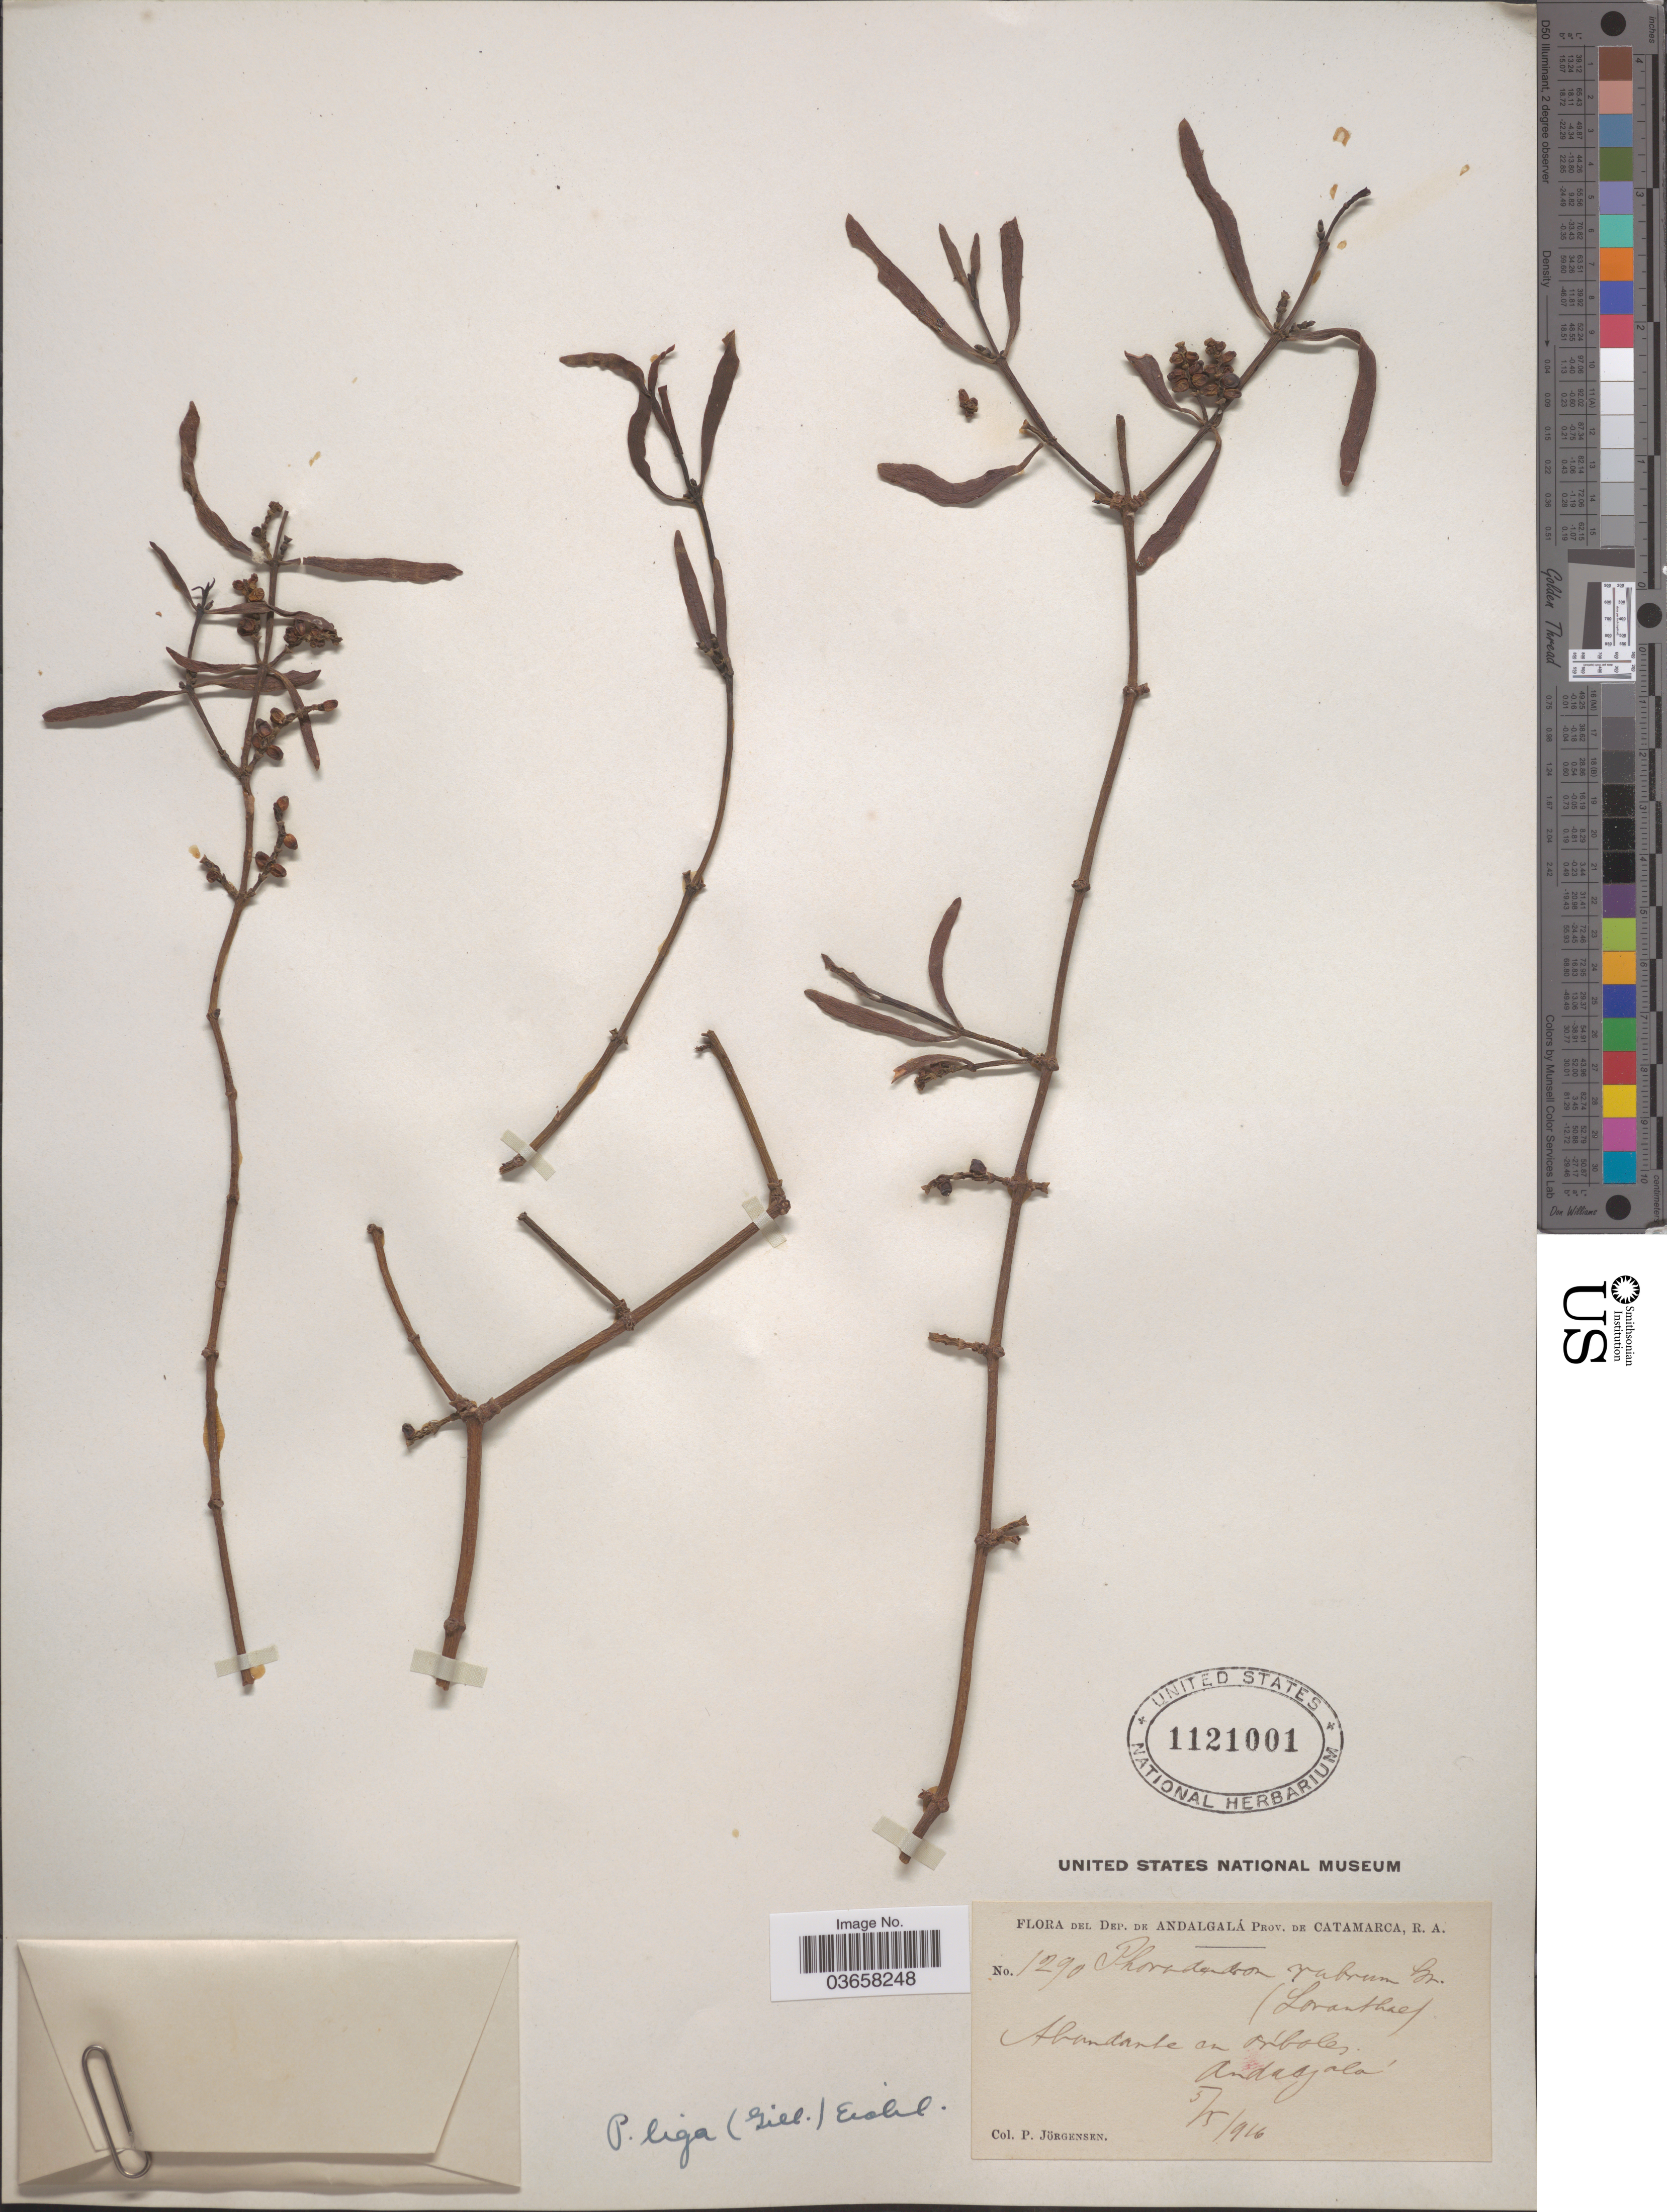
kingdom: Plantae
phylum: Tracheophyta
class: Magnoliopsida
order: Santalales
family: Viscaceae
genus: Phoradendron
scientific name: Phoradendron liga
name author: (Gillies ex Hook. & Arn.) Eichler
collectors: P. Jörgensen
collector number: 1290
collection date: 1916-05-05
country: Argentina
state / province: Catamarca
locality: Dep. de Andalgalá. Andalgalá.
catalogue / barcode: US 1121001